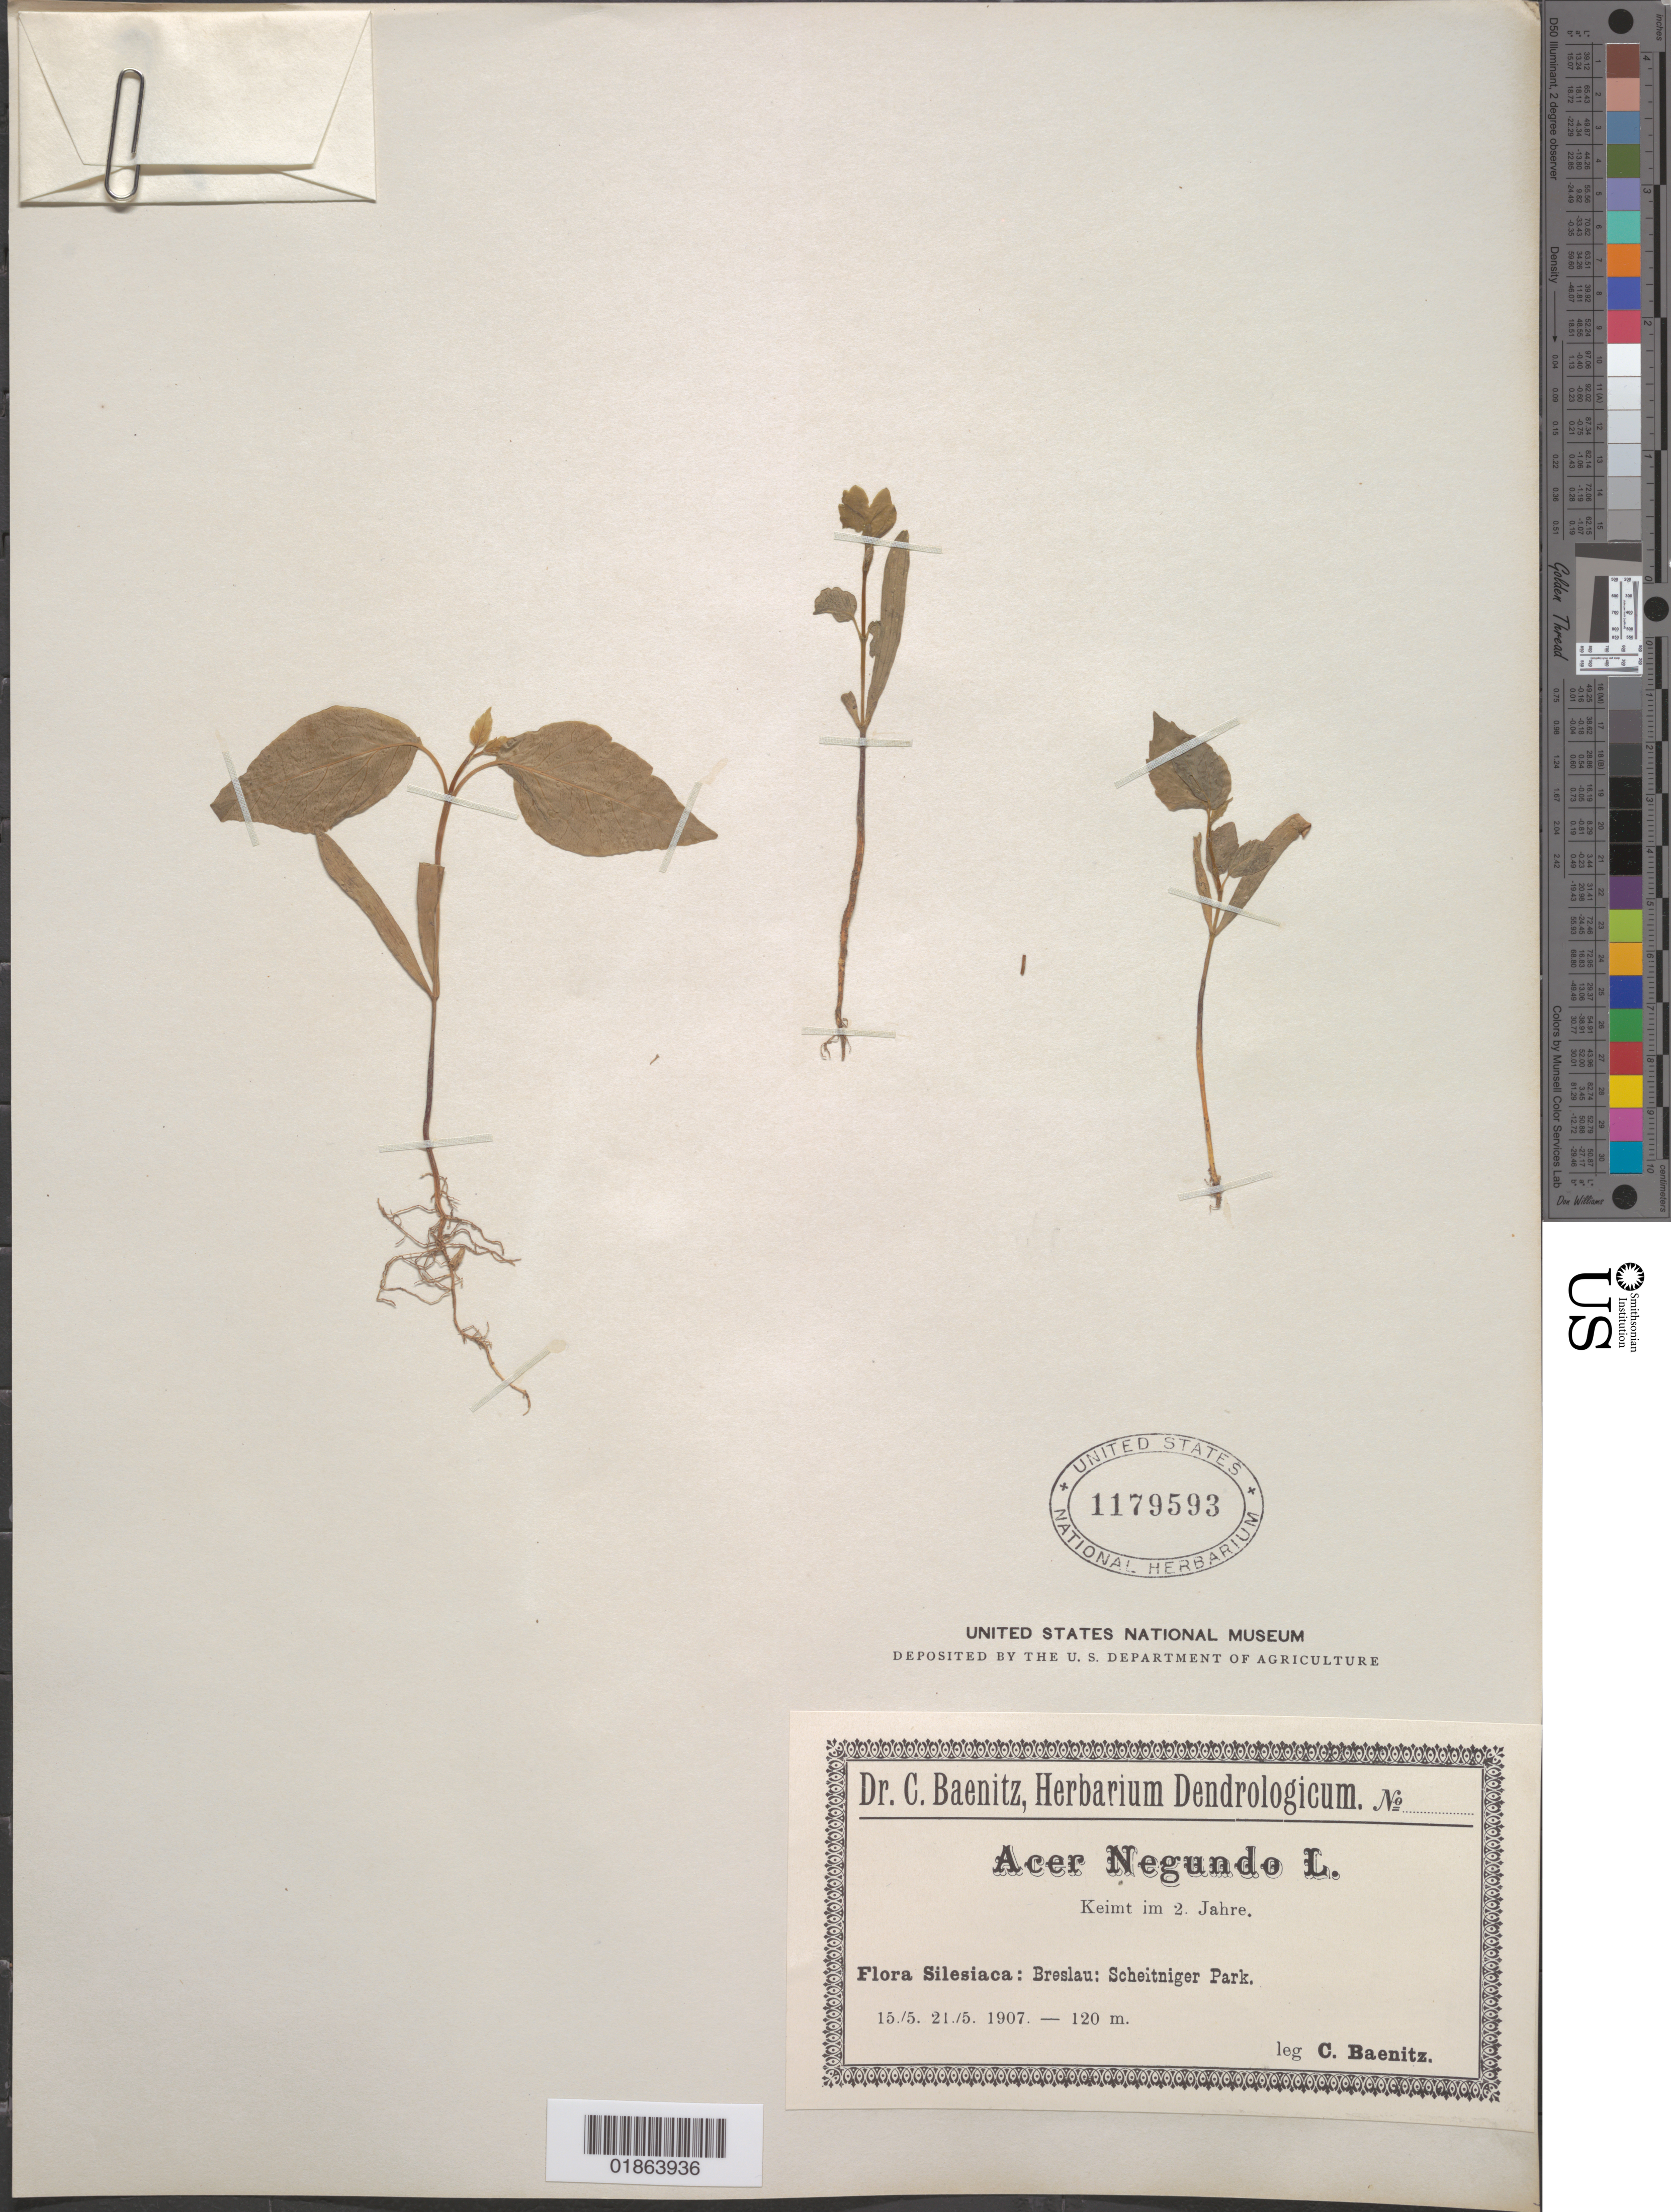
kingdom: Plantae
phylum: Tracheophyta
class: Magnoliopsida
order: Sapindales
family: Sapindaceae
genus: Acer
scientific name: Acer negundo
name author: L.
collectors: C. G. Baenitz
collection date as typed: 15./5. 21./5. 1907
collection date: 1907-05-15,1907-05-21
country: Poland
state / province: Slaskie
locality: Breslau [Wrocław], Scheitniger Park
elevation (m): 120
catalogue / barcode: US 1179593